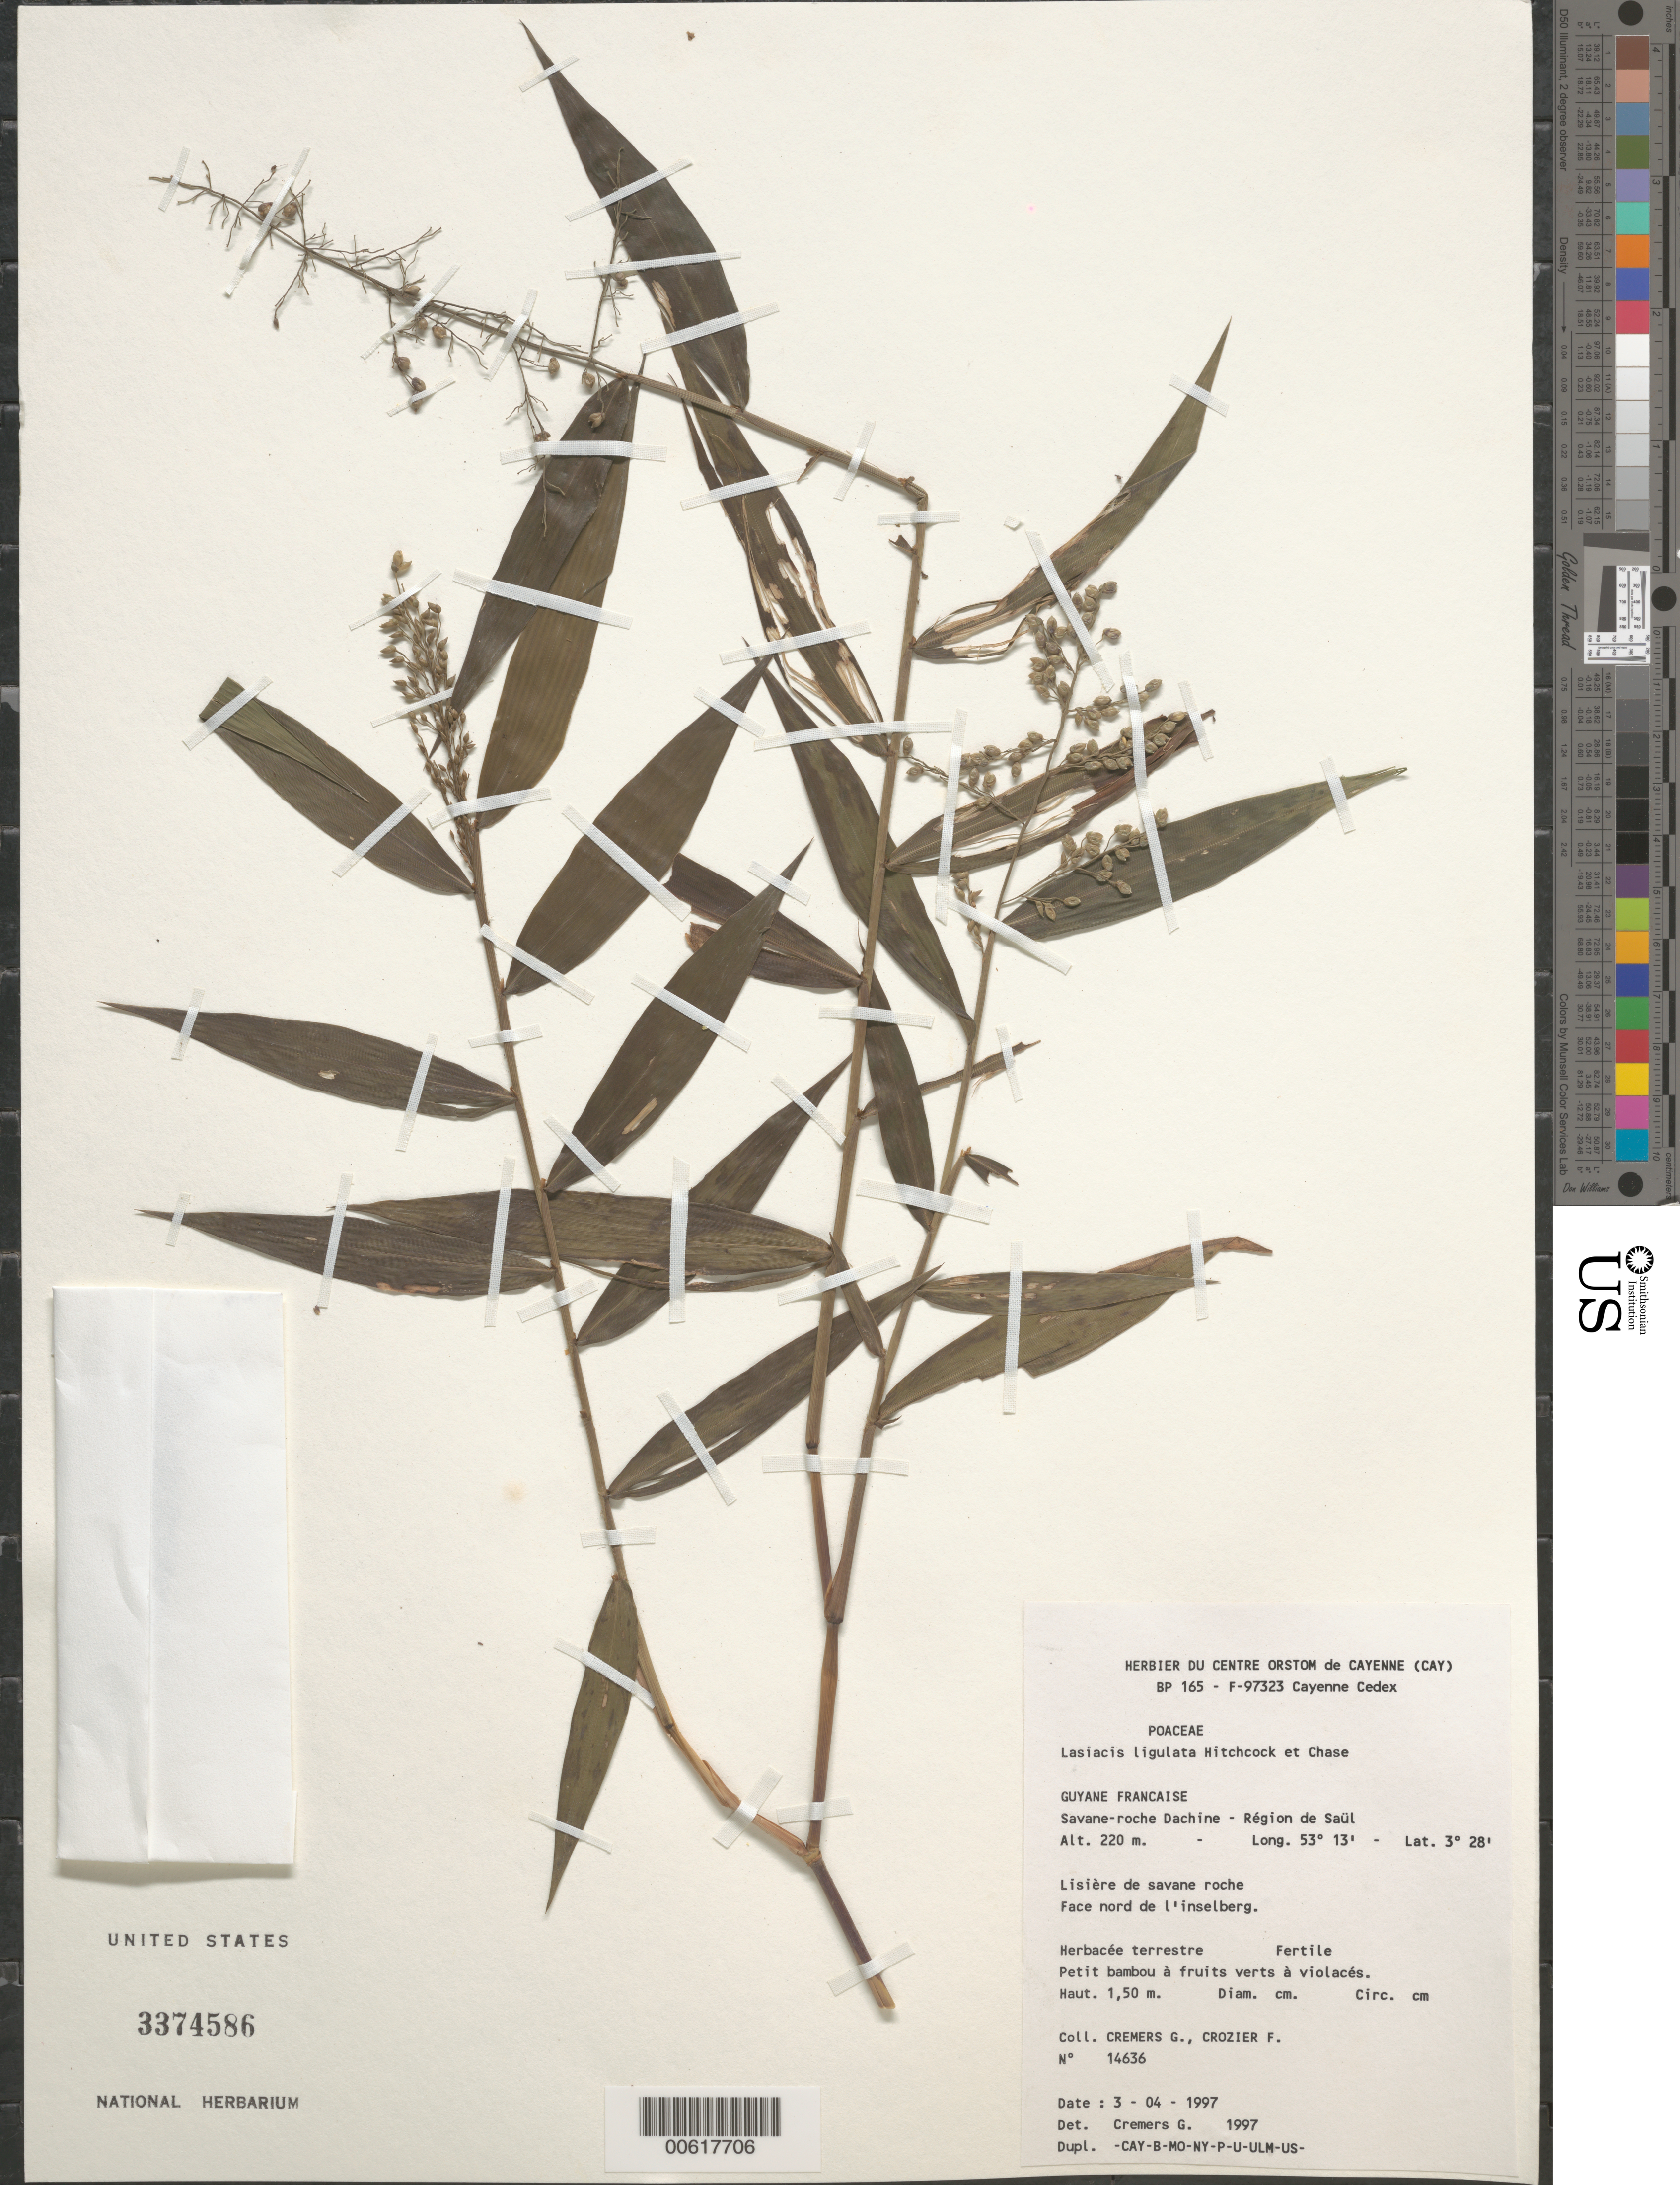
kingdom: Plantae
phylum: Tracheophyta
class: Liliopsida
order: Poales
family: Poaceae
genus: Lasiacis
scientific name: Lasiacis ligulata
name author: Hitchc. & Chase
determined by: Cremers, Georges A.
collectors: G. Cremers & F. Crozier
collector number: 14636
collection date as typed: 3-Apr-97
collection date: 1997-04-03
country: French Guiana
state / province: Saint-Laurent-du-Maroni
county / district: Saül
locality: Saül, savane-roche Dachine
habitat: Forêt claire sur inselberg. Face nord de l 'inselberg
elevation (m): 220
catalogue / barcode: US 3374586